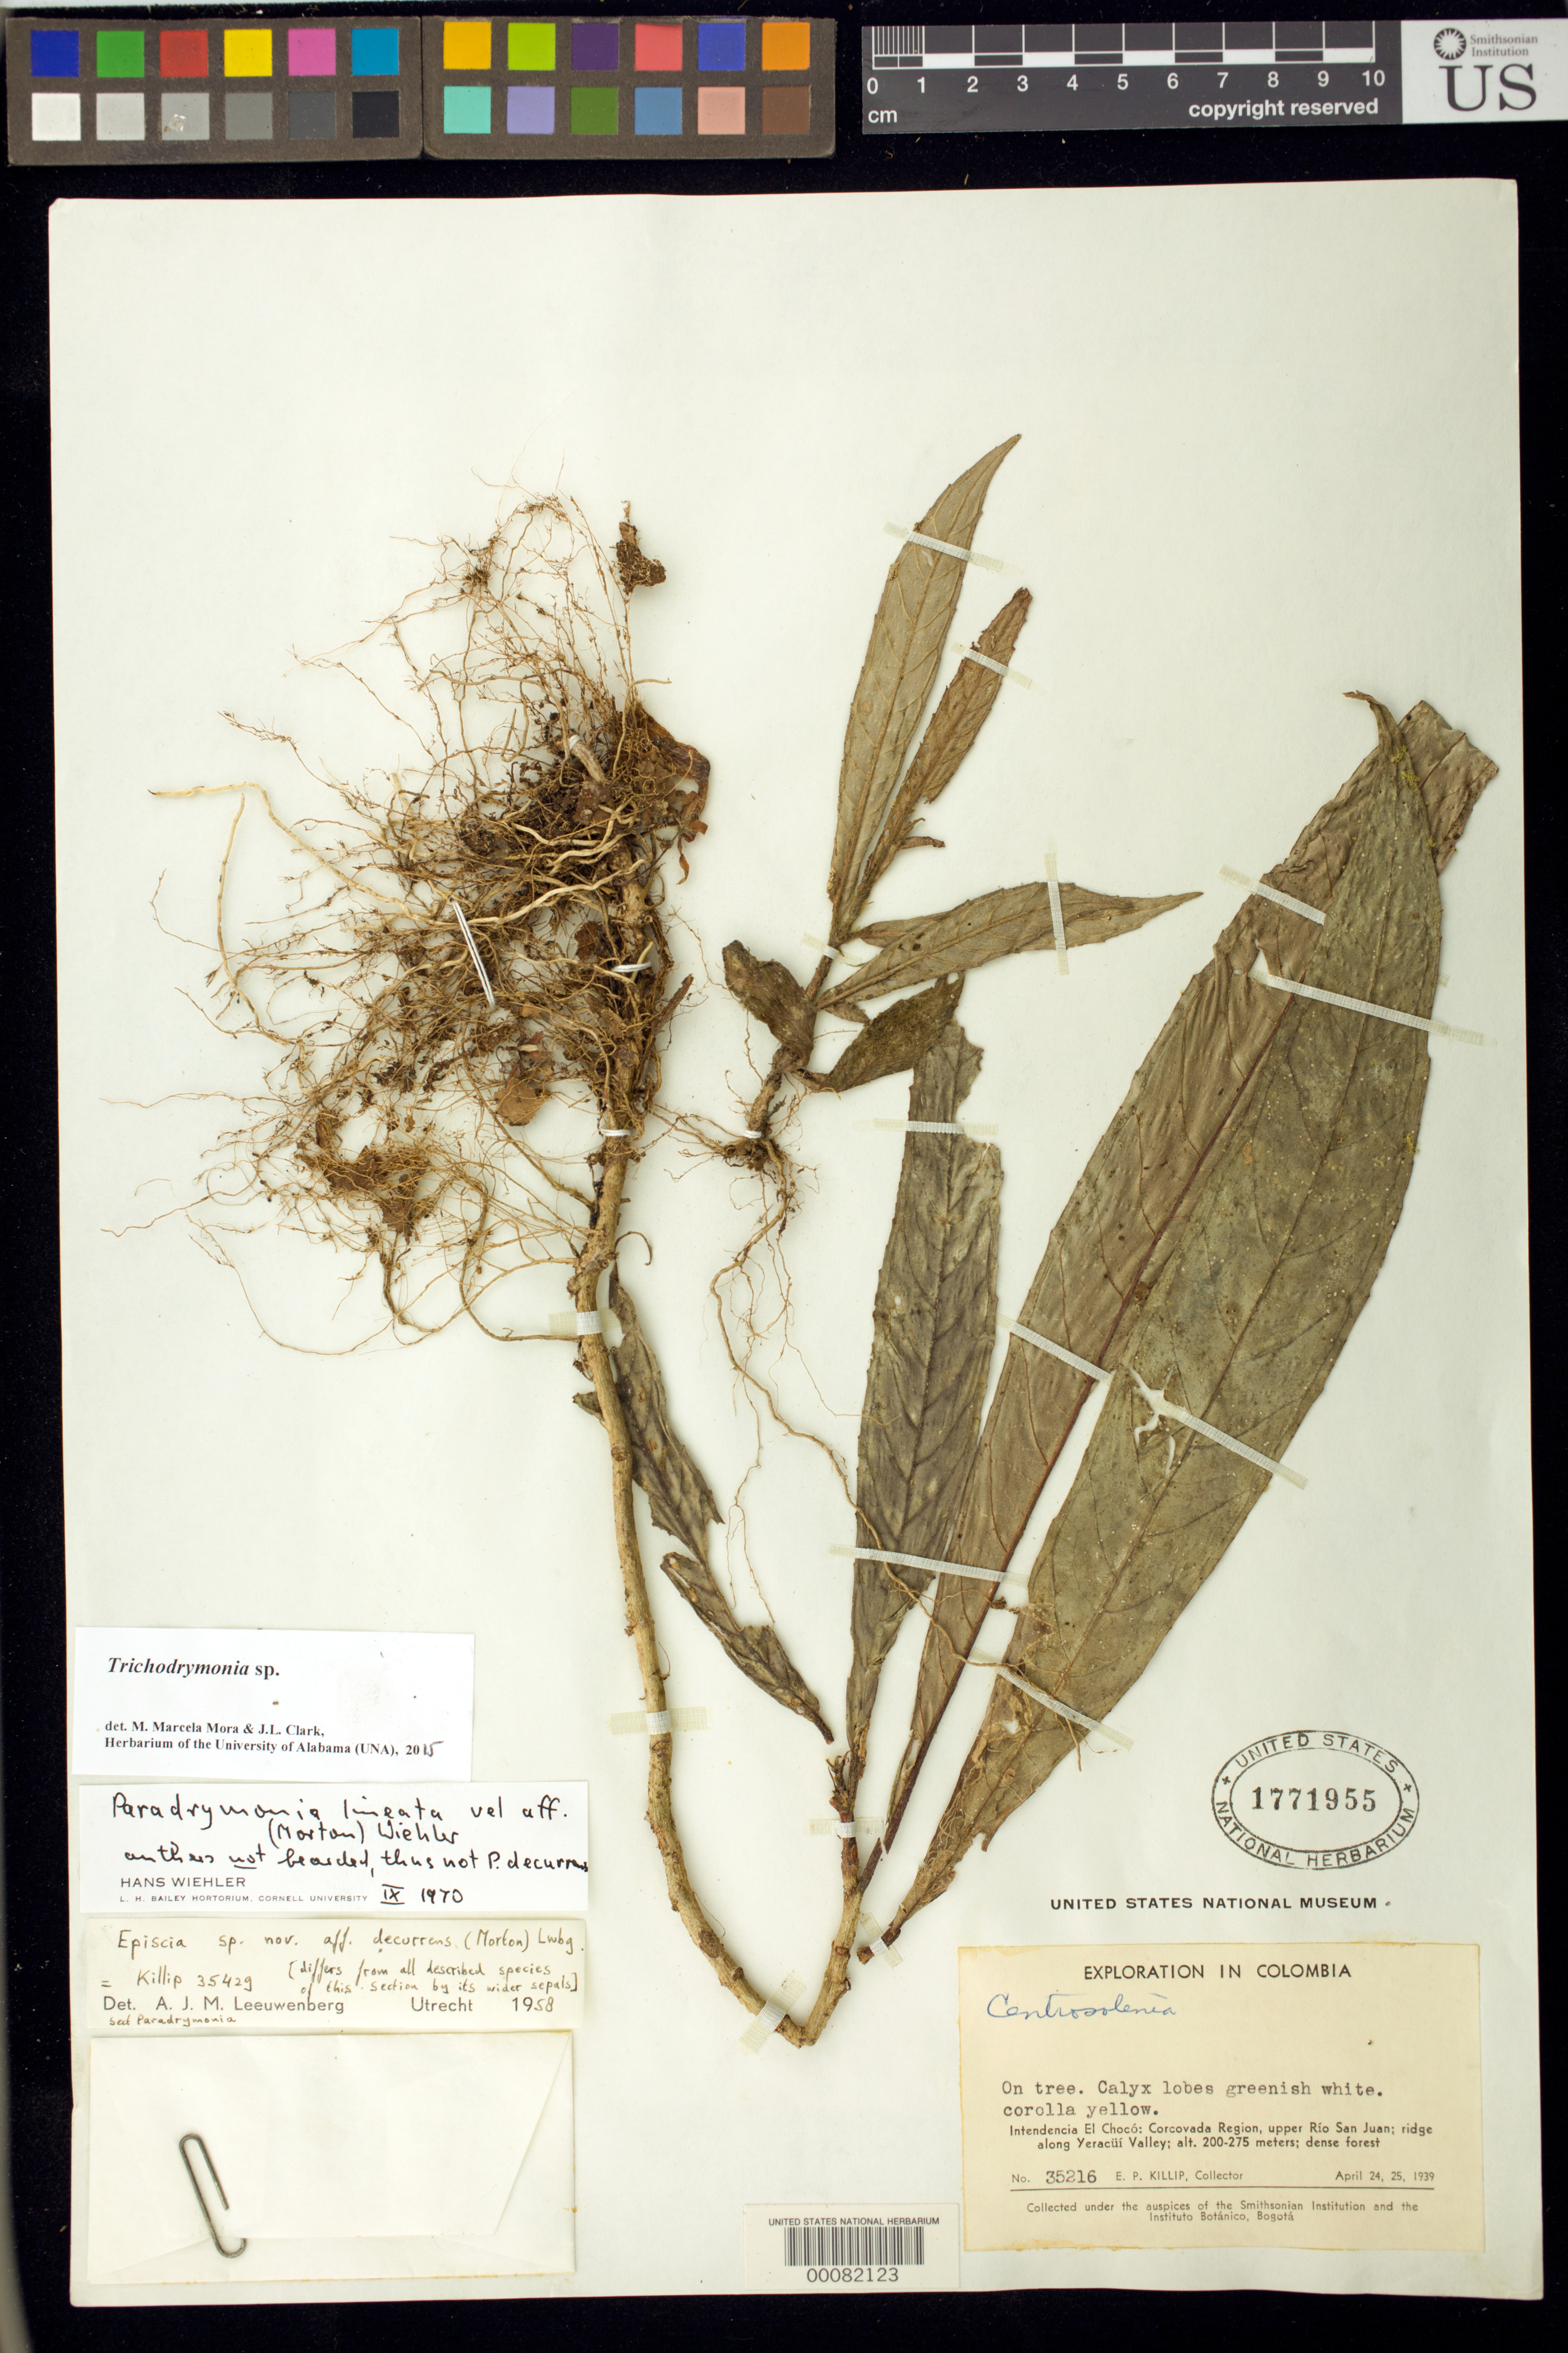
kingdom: Plantae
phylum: Tracheophyta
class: Magnoliopsida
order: Lamiales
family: Gesneriaceae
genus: Trichodrymonia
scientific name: Trichodrymonia sp.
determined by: Mora, M. M.; Clark, J. L.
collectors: E. P. Killip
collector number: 35216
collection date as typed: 24-25 Apr 1939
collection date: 1939-04-24/1939-04-25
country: Colombia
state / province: Chocó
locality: Corcovada Region, upper Río San Juan; ridge along Yeracúí Valley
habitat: Dense forest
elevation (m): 200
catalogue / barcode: US 1771955